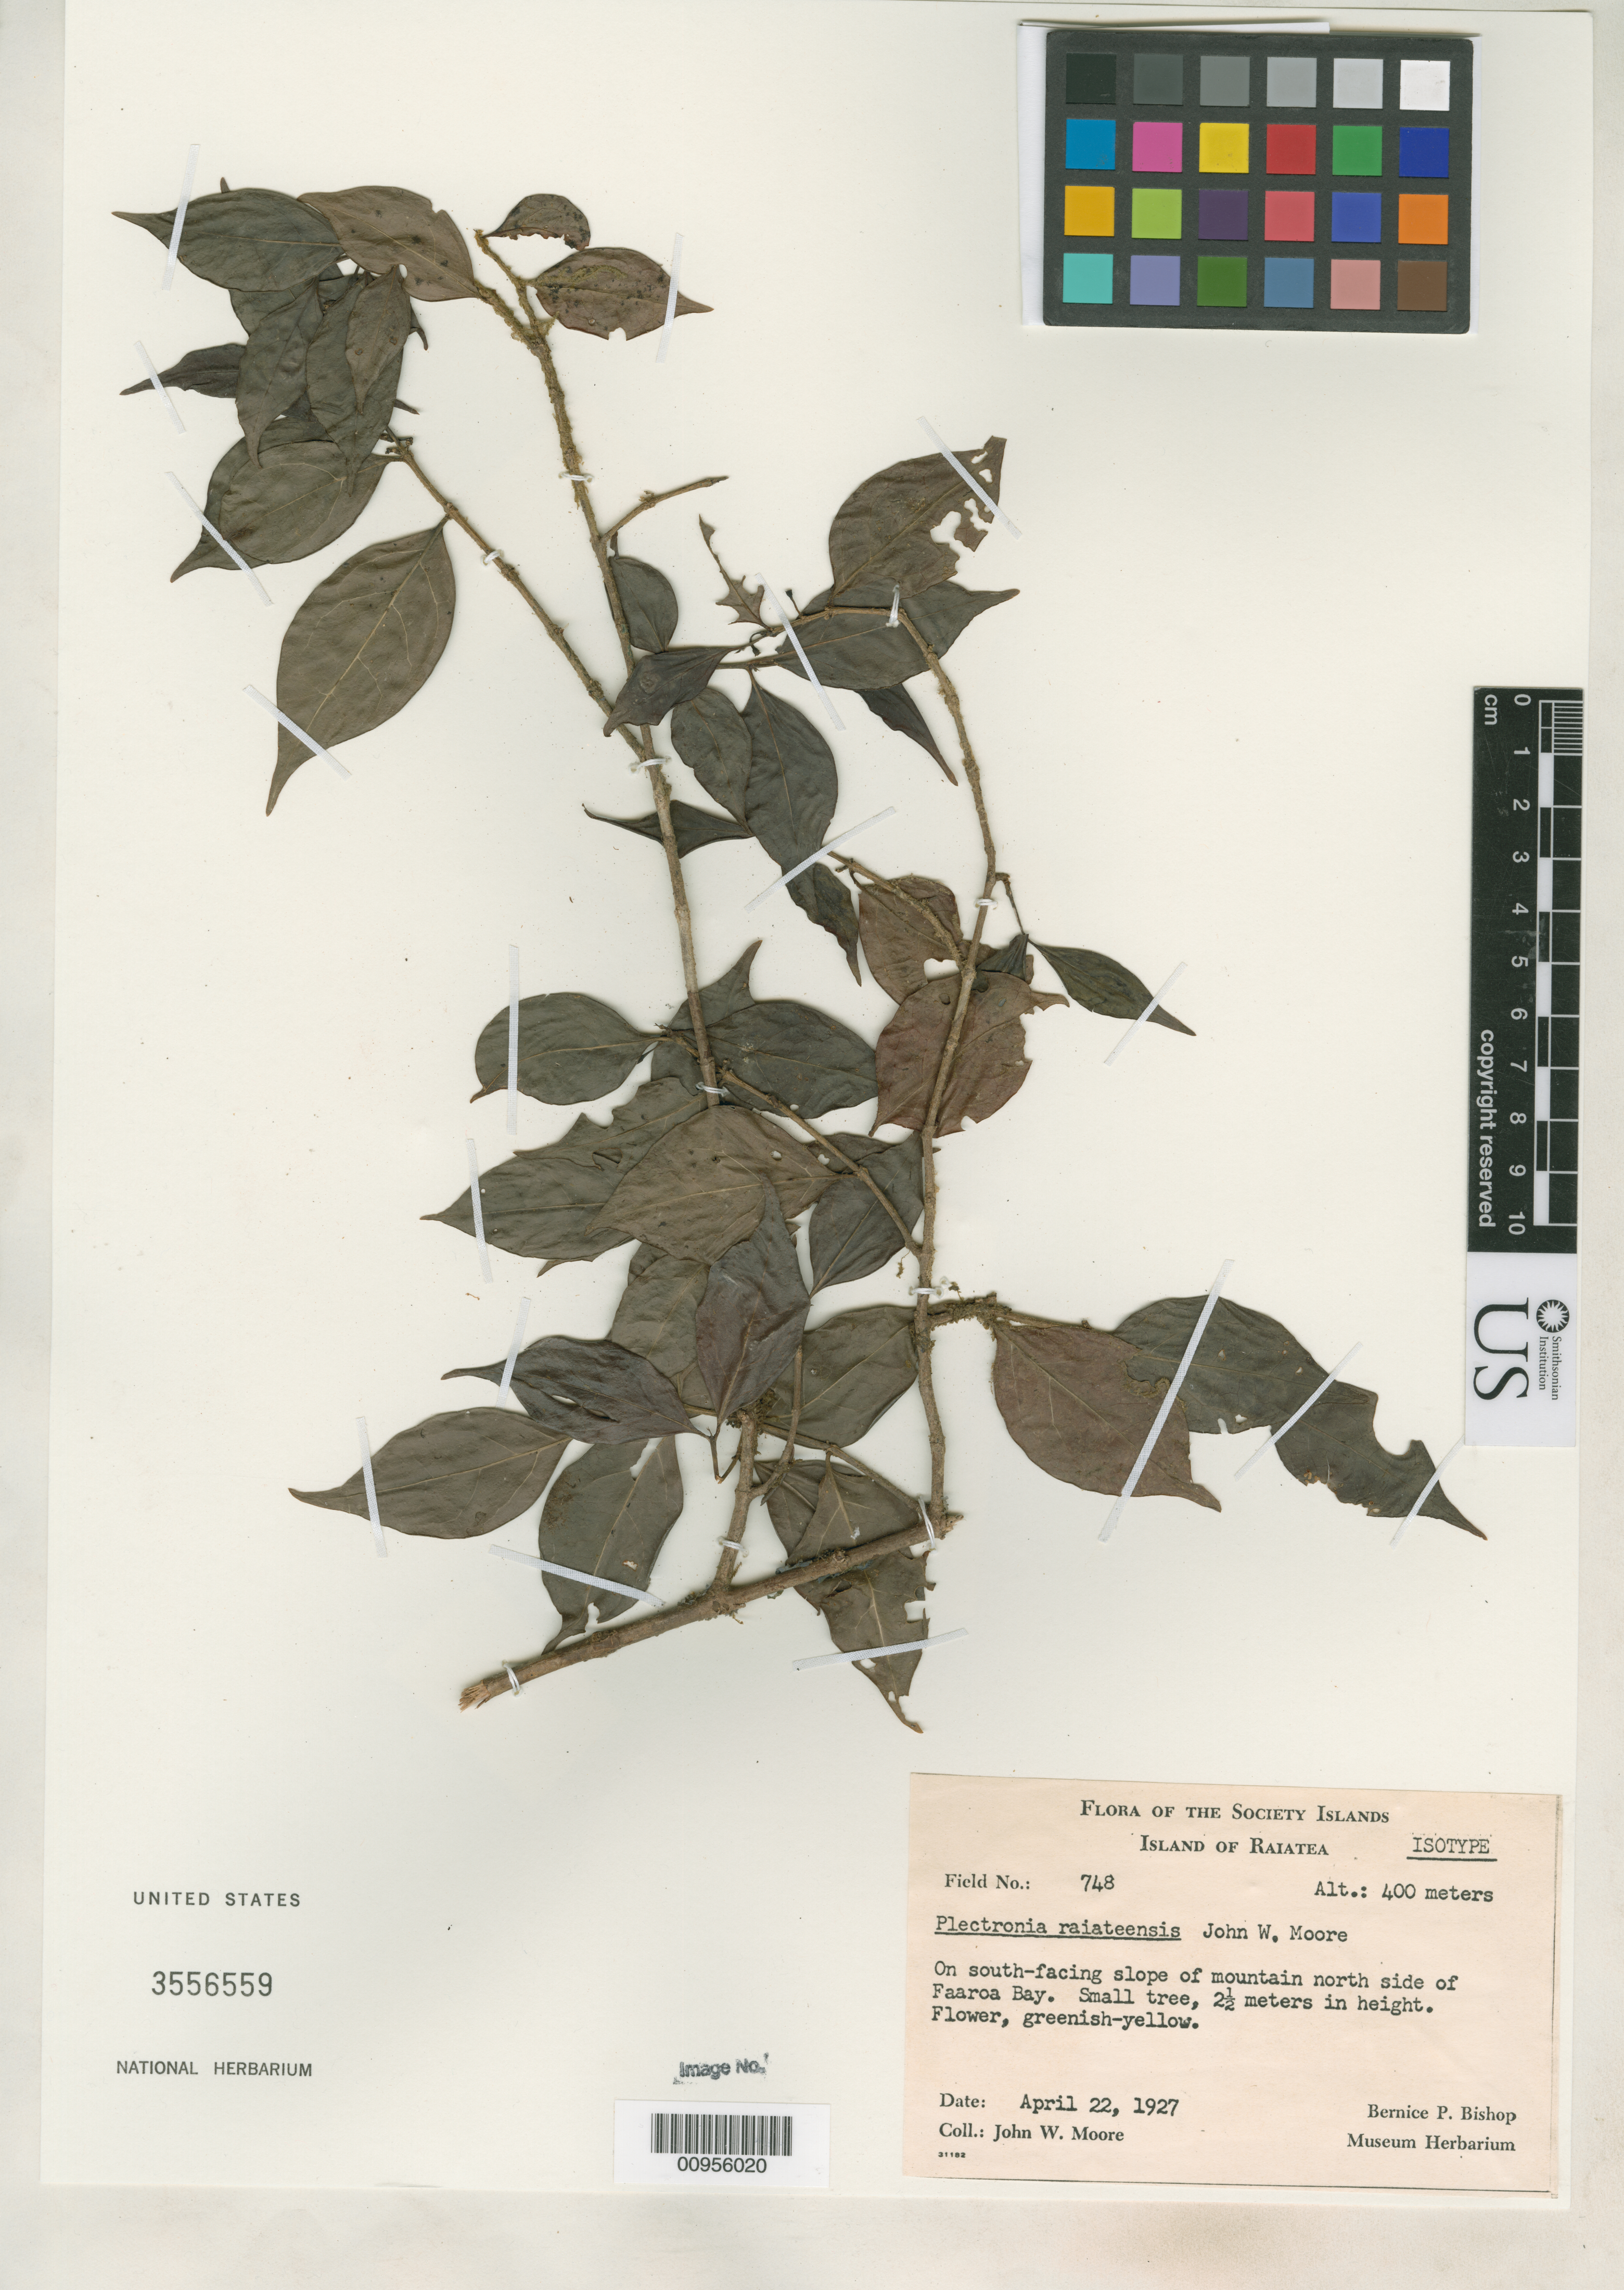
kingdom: Plantae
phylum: Tracheophyta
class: Magnoliopsida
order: Gentianales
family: Rubiaceae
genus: Plectronia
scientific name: Plectronia raiateensis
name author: J.W. Moore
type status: Isotype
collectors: J. W. Moore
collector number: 748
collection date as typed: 22 Apr 1927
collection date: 1927-04-22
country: French Polynesia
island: Raiatea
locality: On south-facing slope of mountain north side of Faaroa Bay.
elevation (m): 400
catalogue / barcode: US 3556559